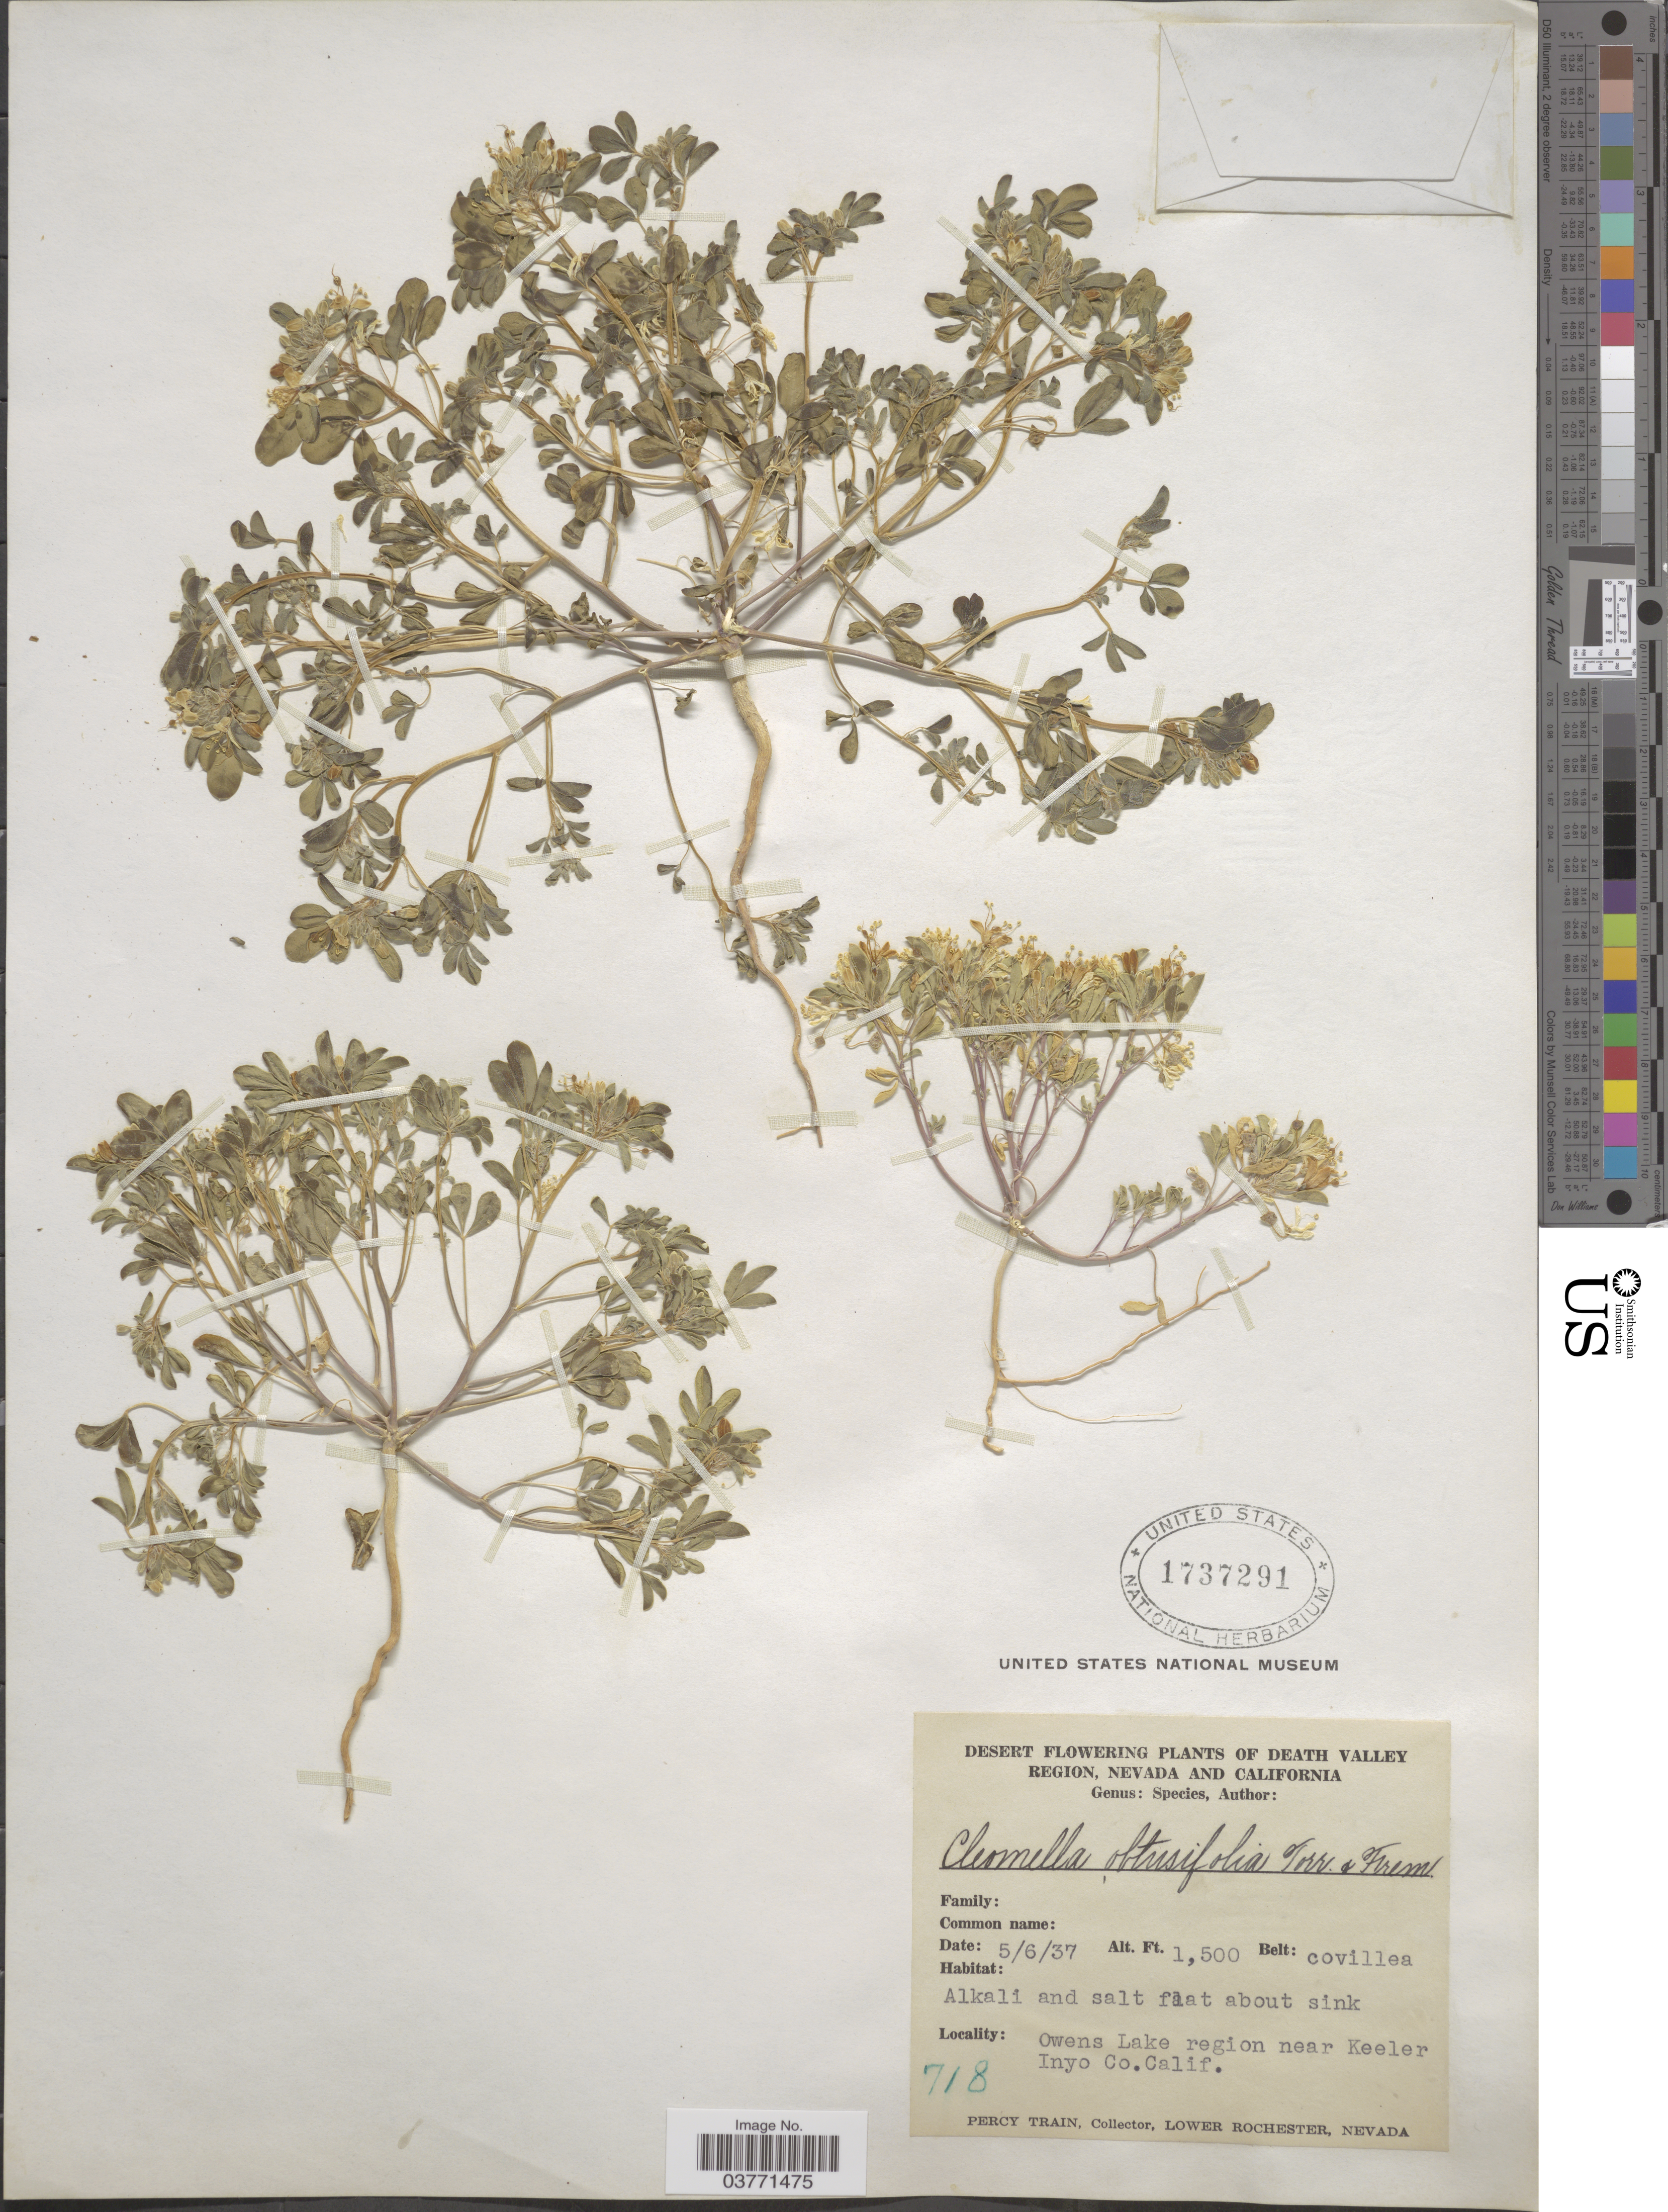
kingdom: Plantae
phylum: Tracheophyta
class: Magnoliopsida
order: Brassicales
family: Cleomaceae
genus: Cleomella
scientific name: Cleomella obtusifolia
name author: Torr. & Frém.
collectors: P. Train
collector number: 718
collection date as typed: Transcribed d/m/y: 6/5/37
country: United States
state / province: California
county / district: Inyo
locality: Death Valley Region. Owens Lake region near Keeler Inyo Co.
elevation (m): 457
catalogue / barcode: US 1737291